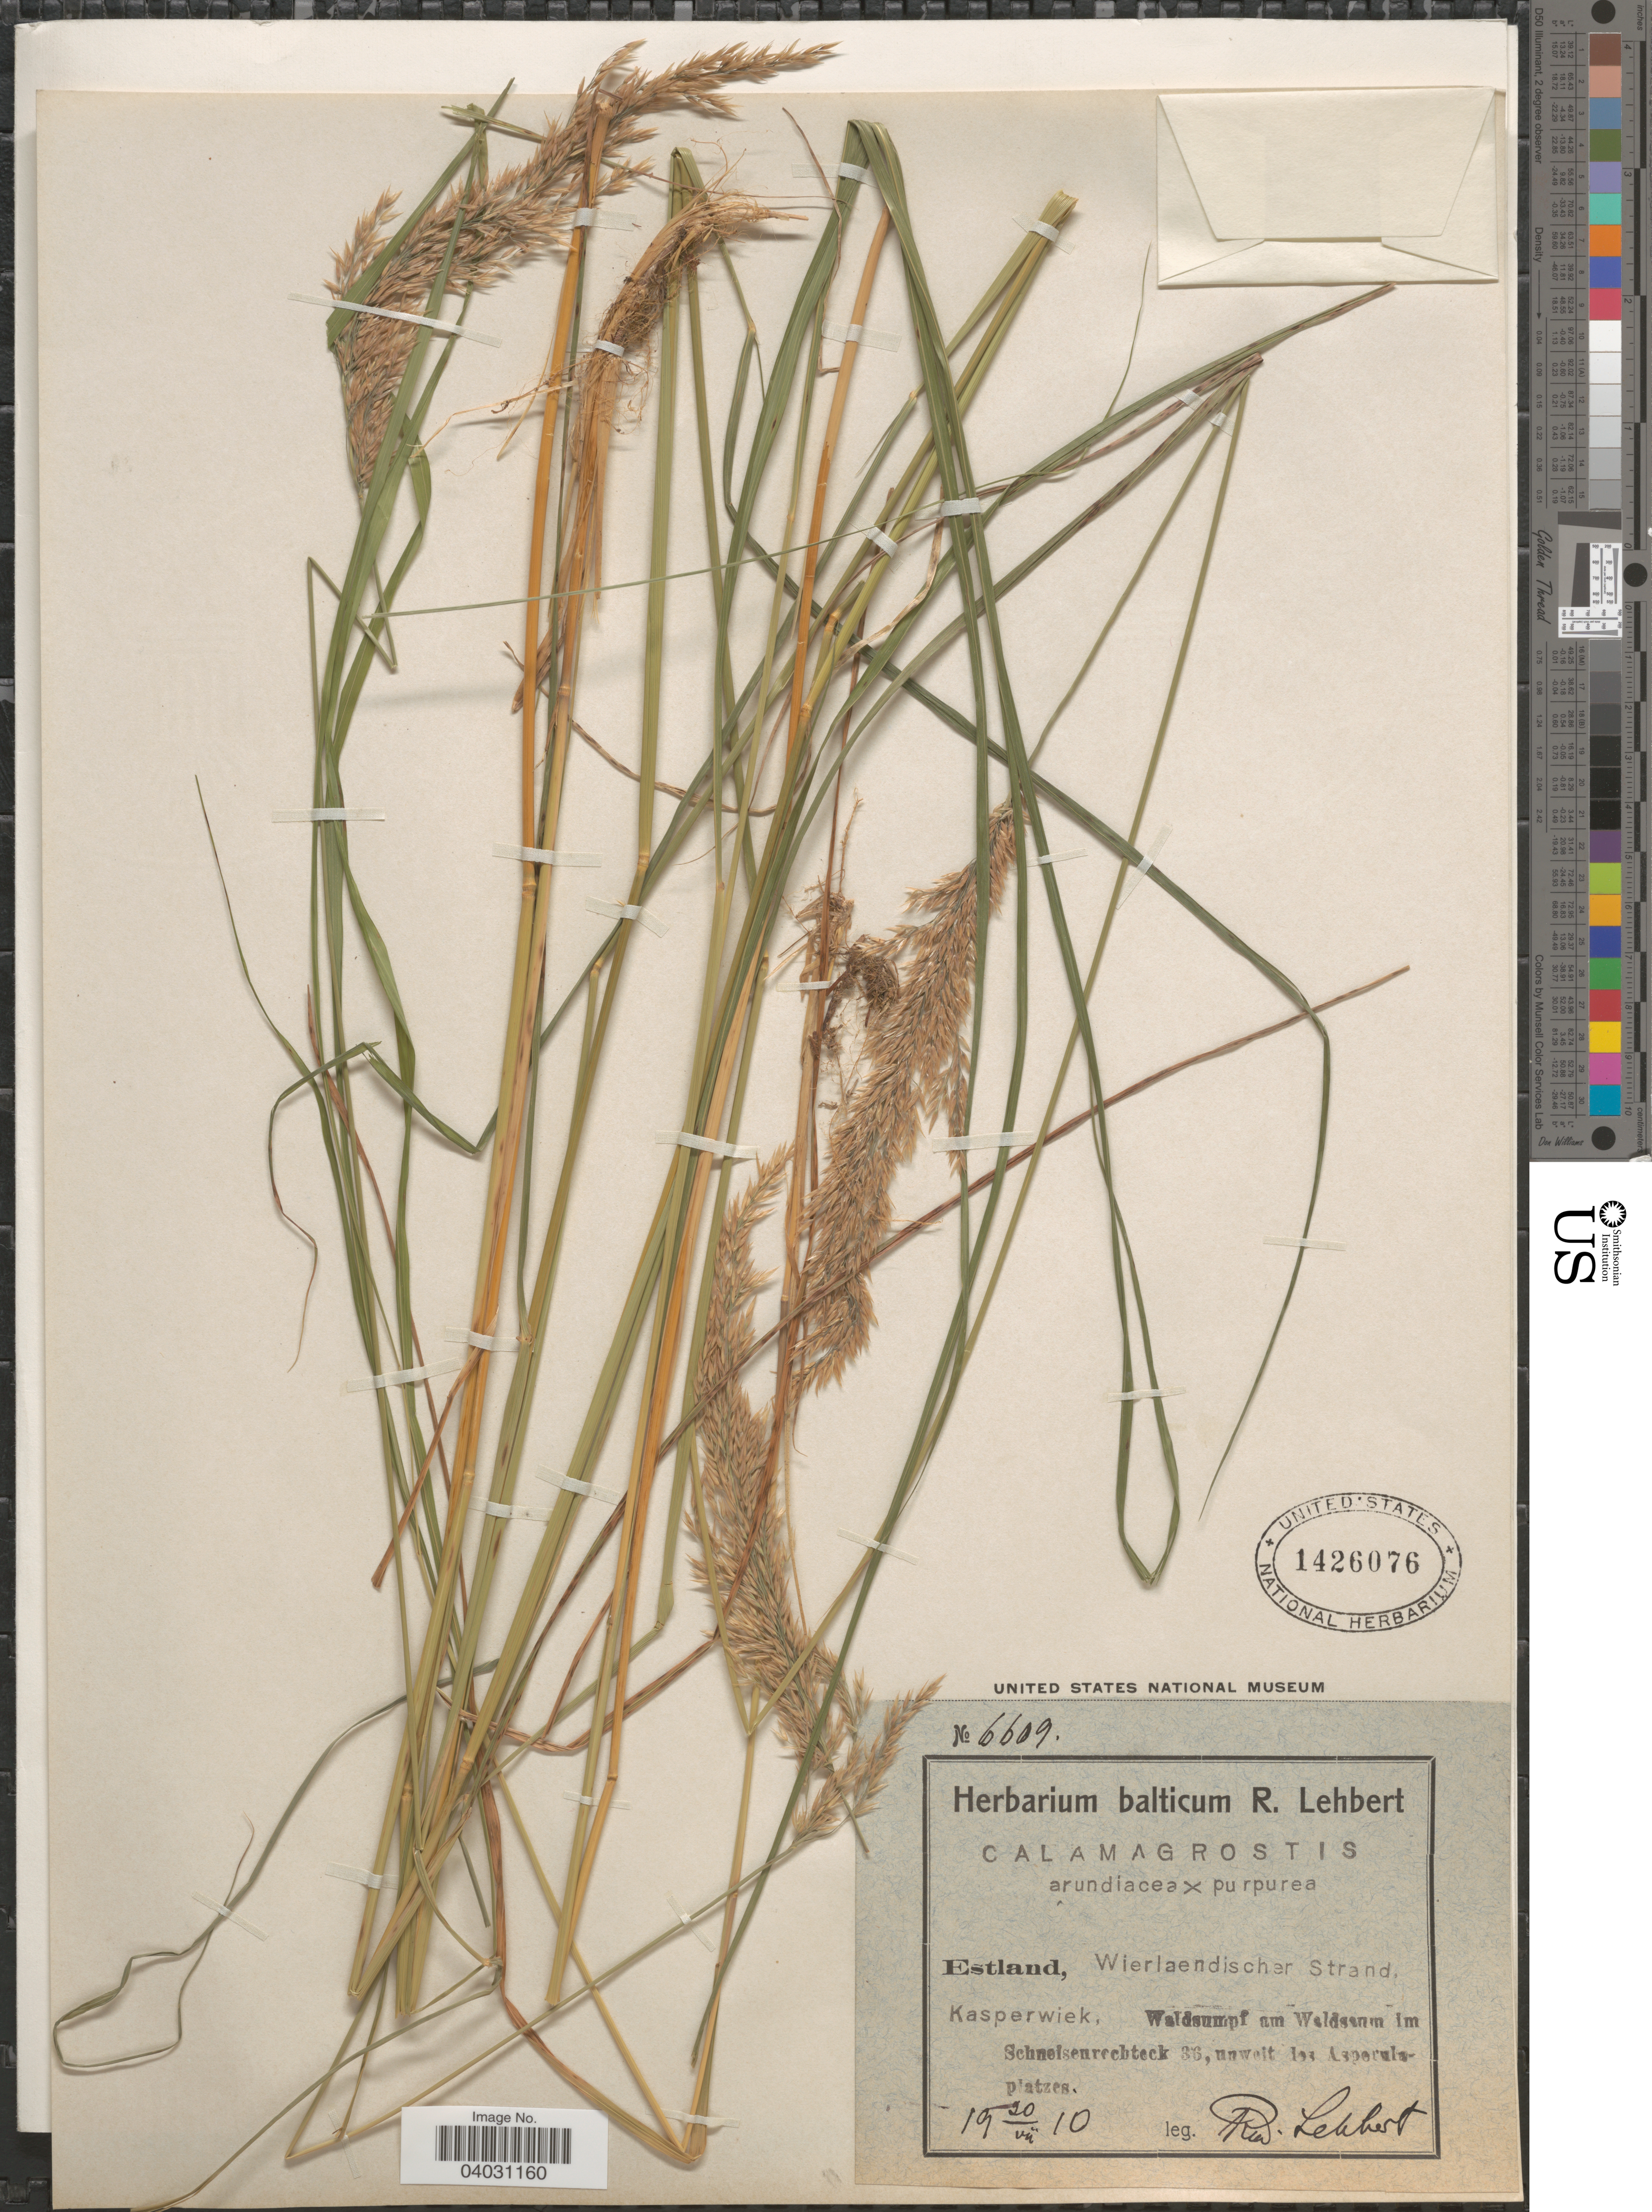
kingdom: Plantae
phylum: Tracheophyta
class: Liliopsida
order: Poales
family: Poaceae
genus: Calamagrostis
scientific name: Calamagrostis arundinacea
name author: (L.) Roth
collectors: R. Lehbert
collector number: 6609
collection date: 1910-07-20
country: Estonia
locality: Estland, Wierlaendischer Strand, Kasperwiek, Waldsumpf am Waldsanm im Schnelsenrechteck 36, naweit log Asperula-platzes.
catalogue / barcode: US 1426076